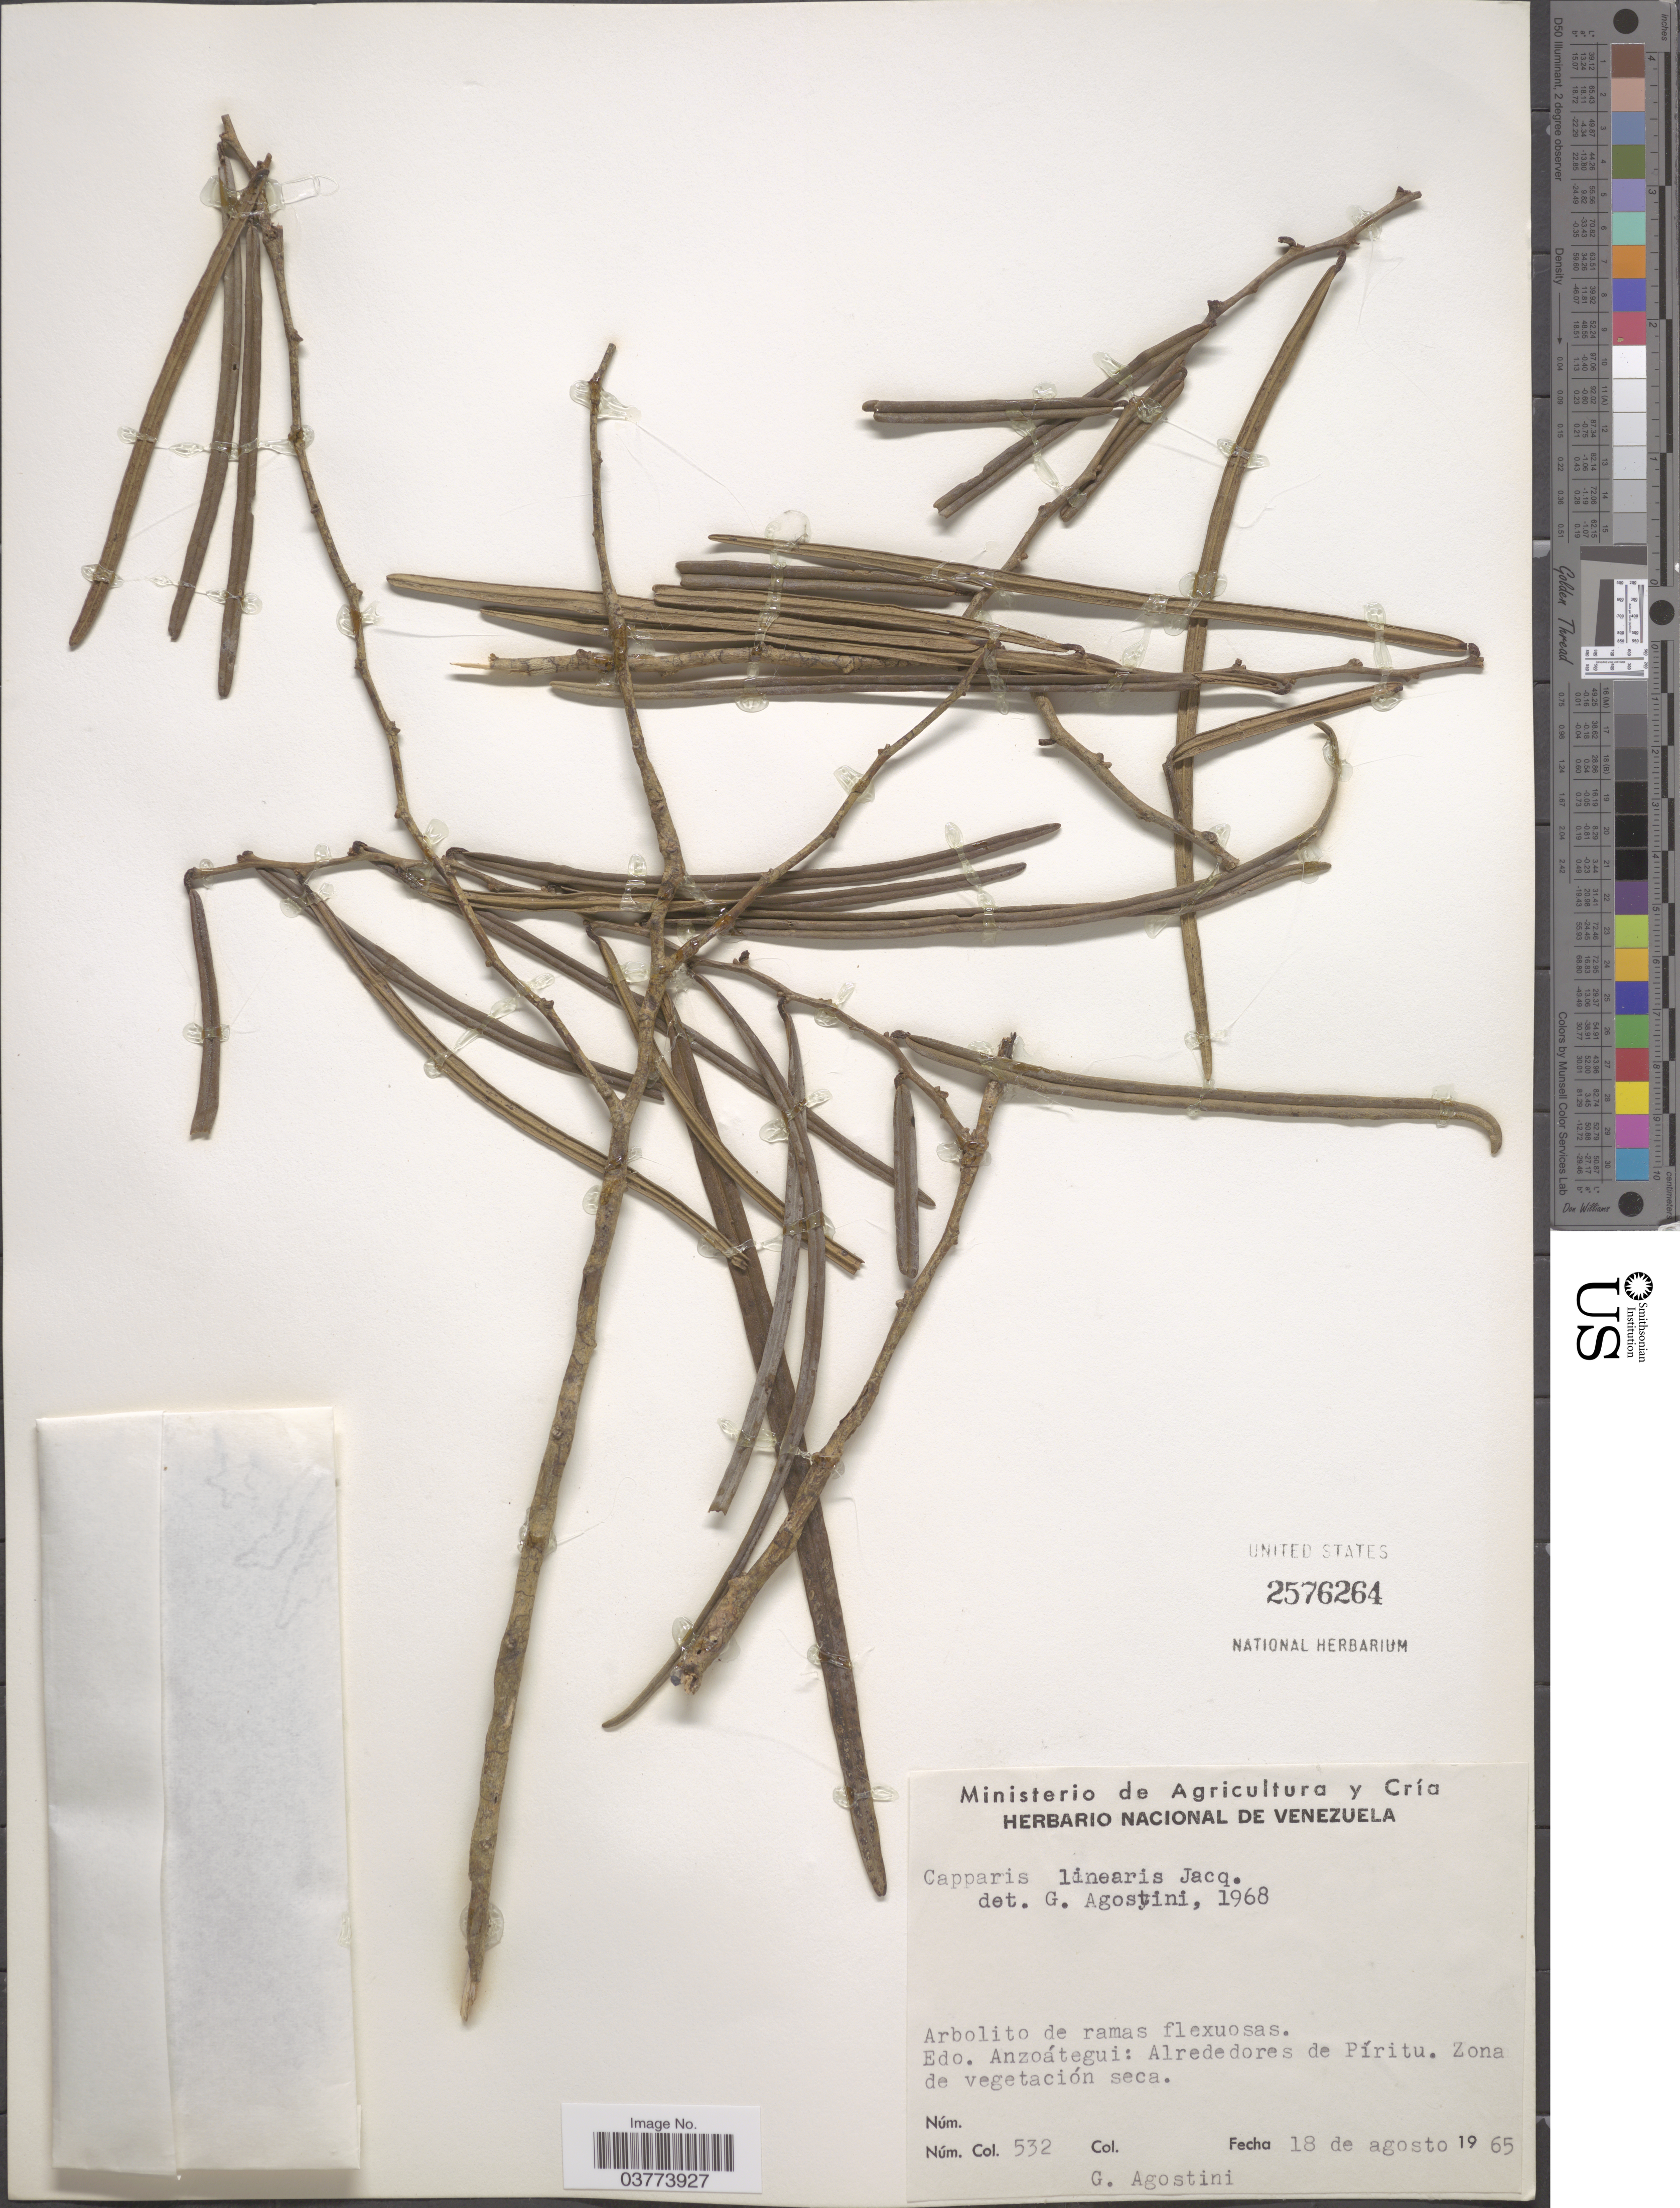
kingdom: Plantae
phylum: Tracheophyta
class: Magnoliopsida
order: Brassicales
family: Capparaceae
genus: Cynophalla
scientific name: Cynophalla linearis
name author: (Jacq.) J. Presl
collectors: G. Agostini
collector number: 532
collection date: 1965-08-18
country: Venezuela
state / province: Anzoategui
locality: Edo. Anzoátegui: Alrededores de Píritu.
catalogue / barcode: US 2576264